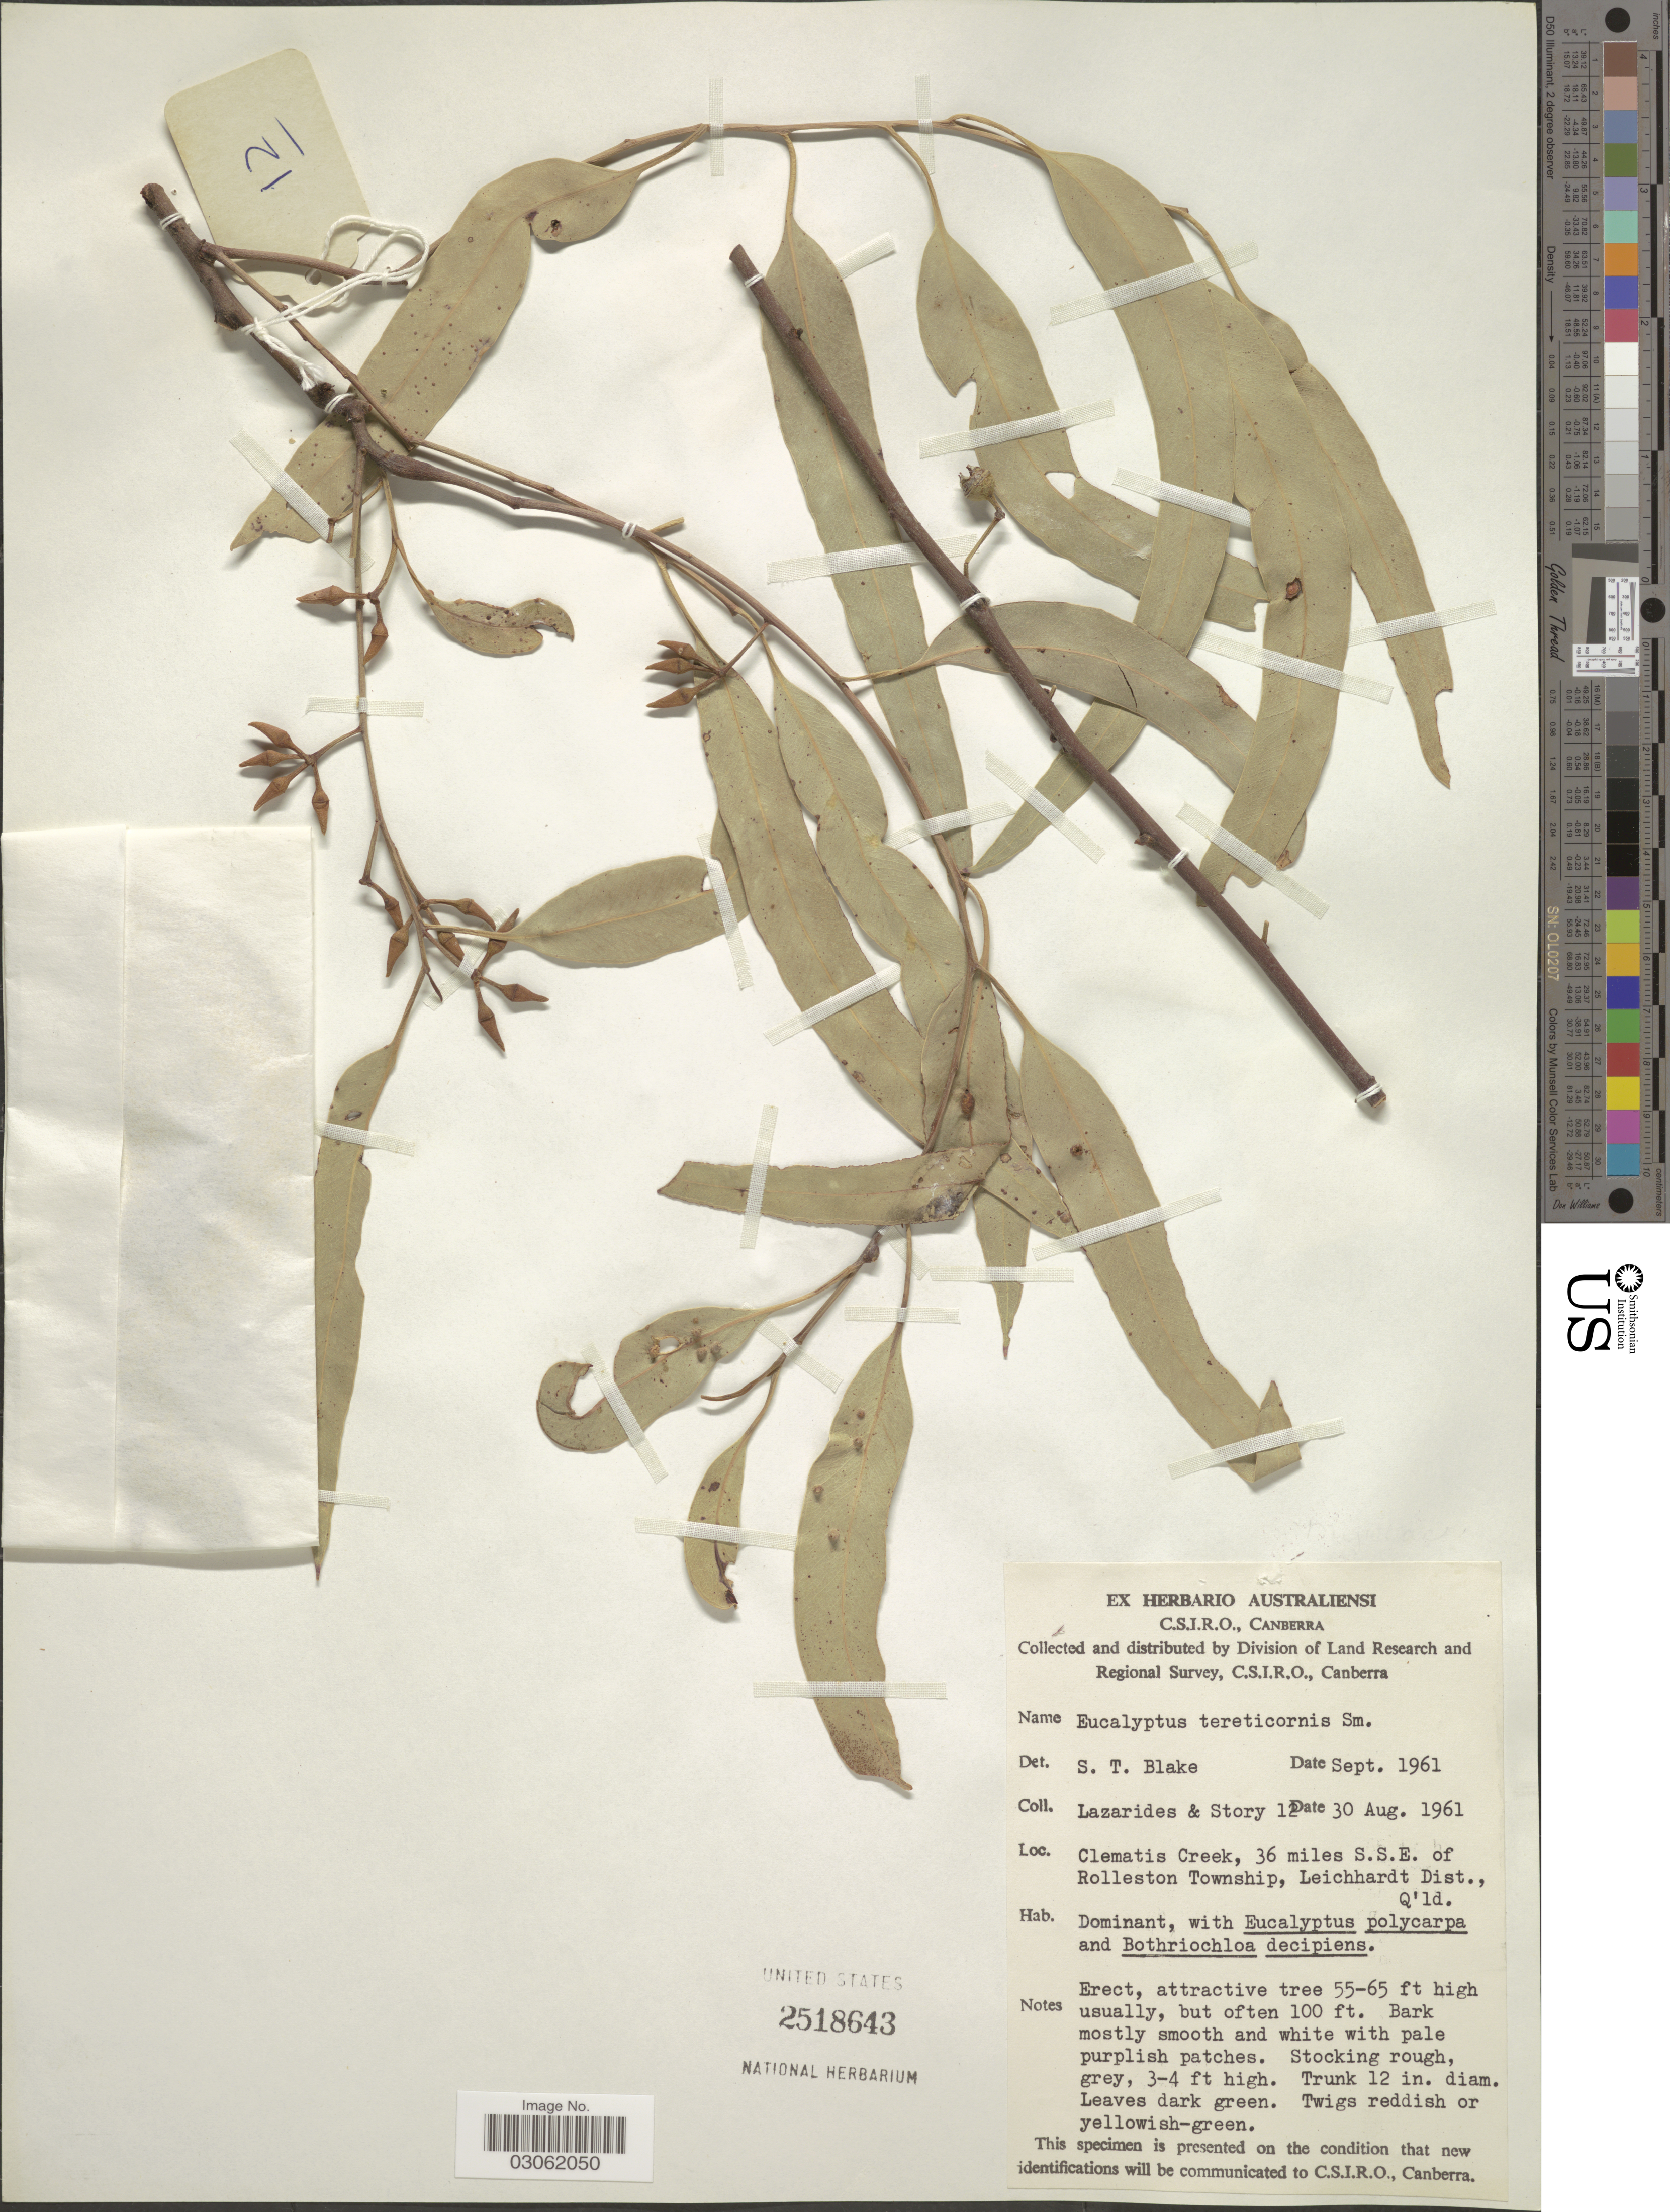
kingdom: Plantae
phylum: Tracheophyta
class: Magnoliopsida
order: Myrtales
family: Myrtaceae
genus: Eucalyptus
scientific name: Eucalyptus tereticornis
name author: Sm.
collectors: M. Lazarides & -. Story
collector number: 12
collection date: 1961-08-30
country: Australia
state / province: Queensland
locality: Clematis Creek, 36 miles S. S. E. of Rolleston Township, Leichhardt Dist., Q'ld.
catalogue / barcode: US 2518643